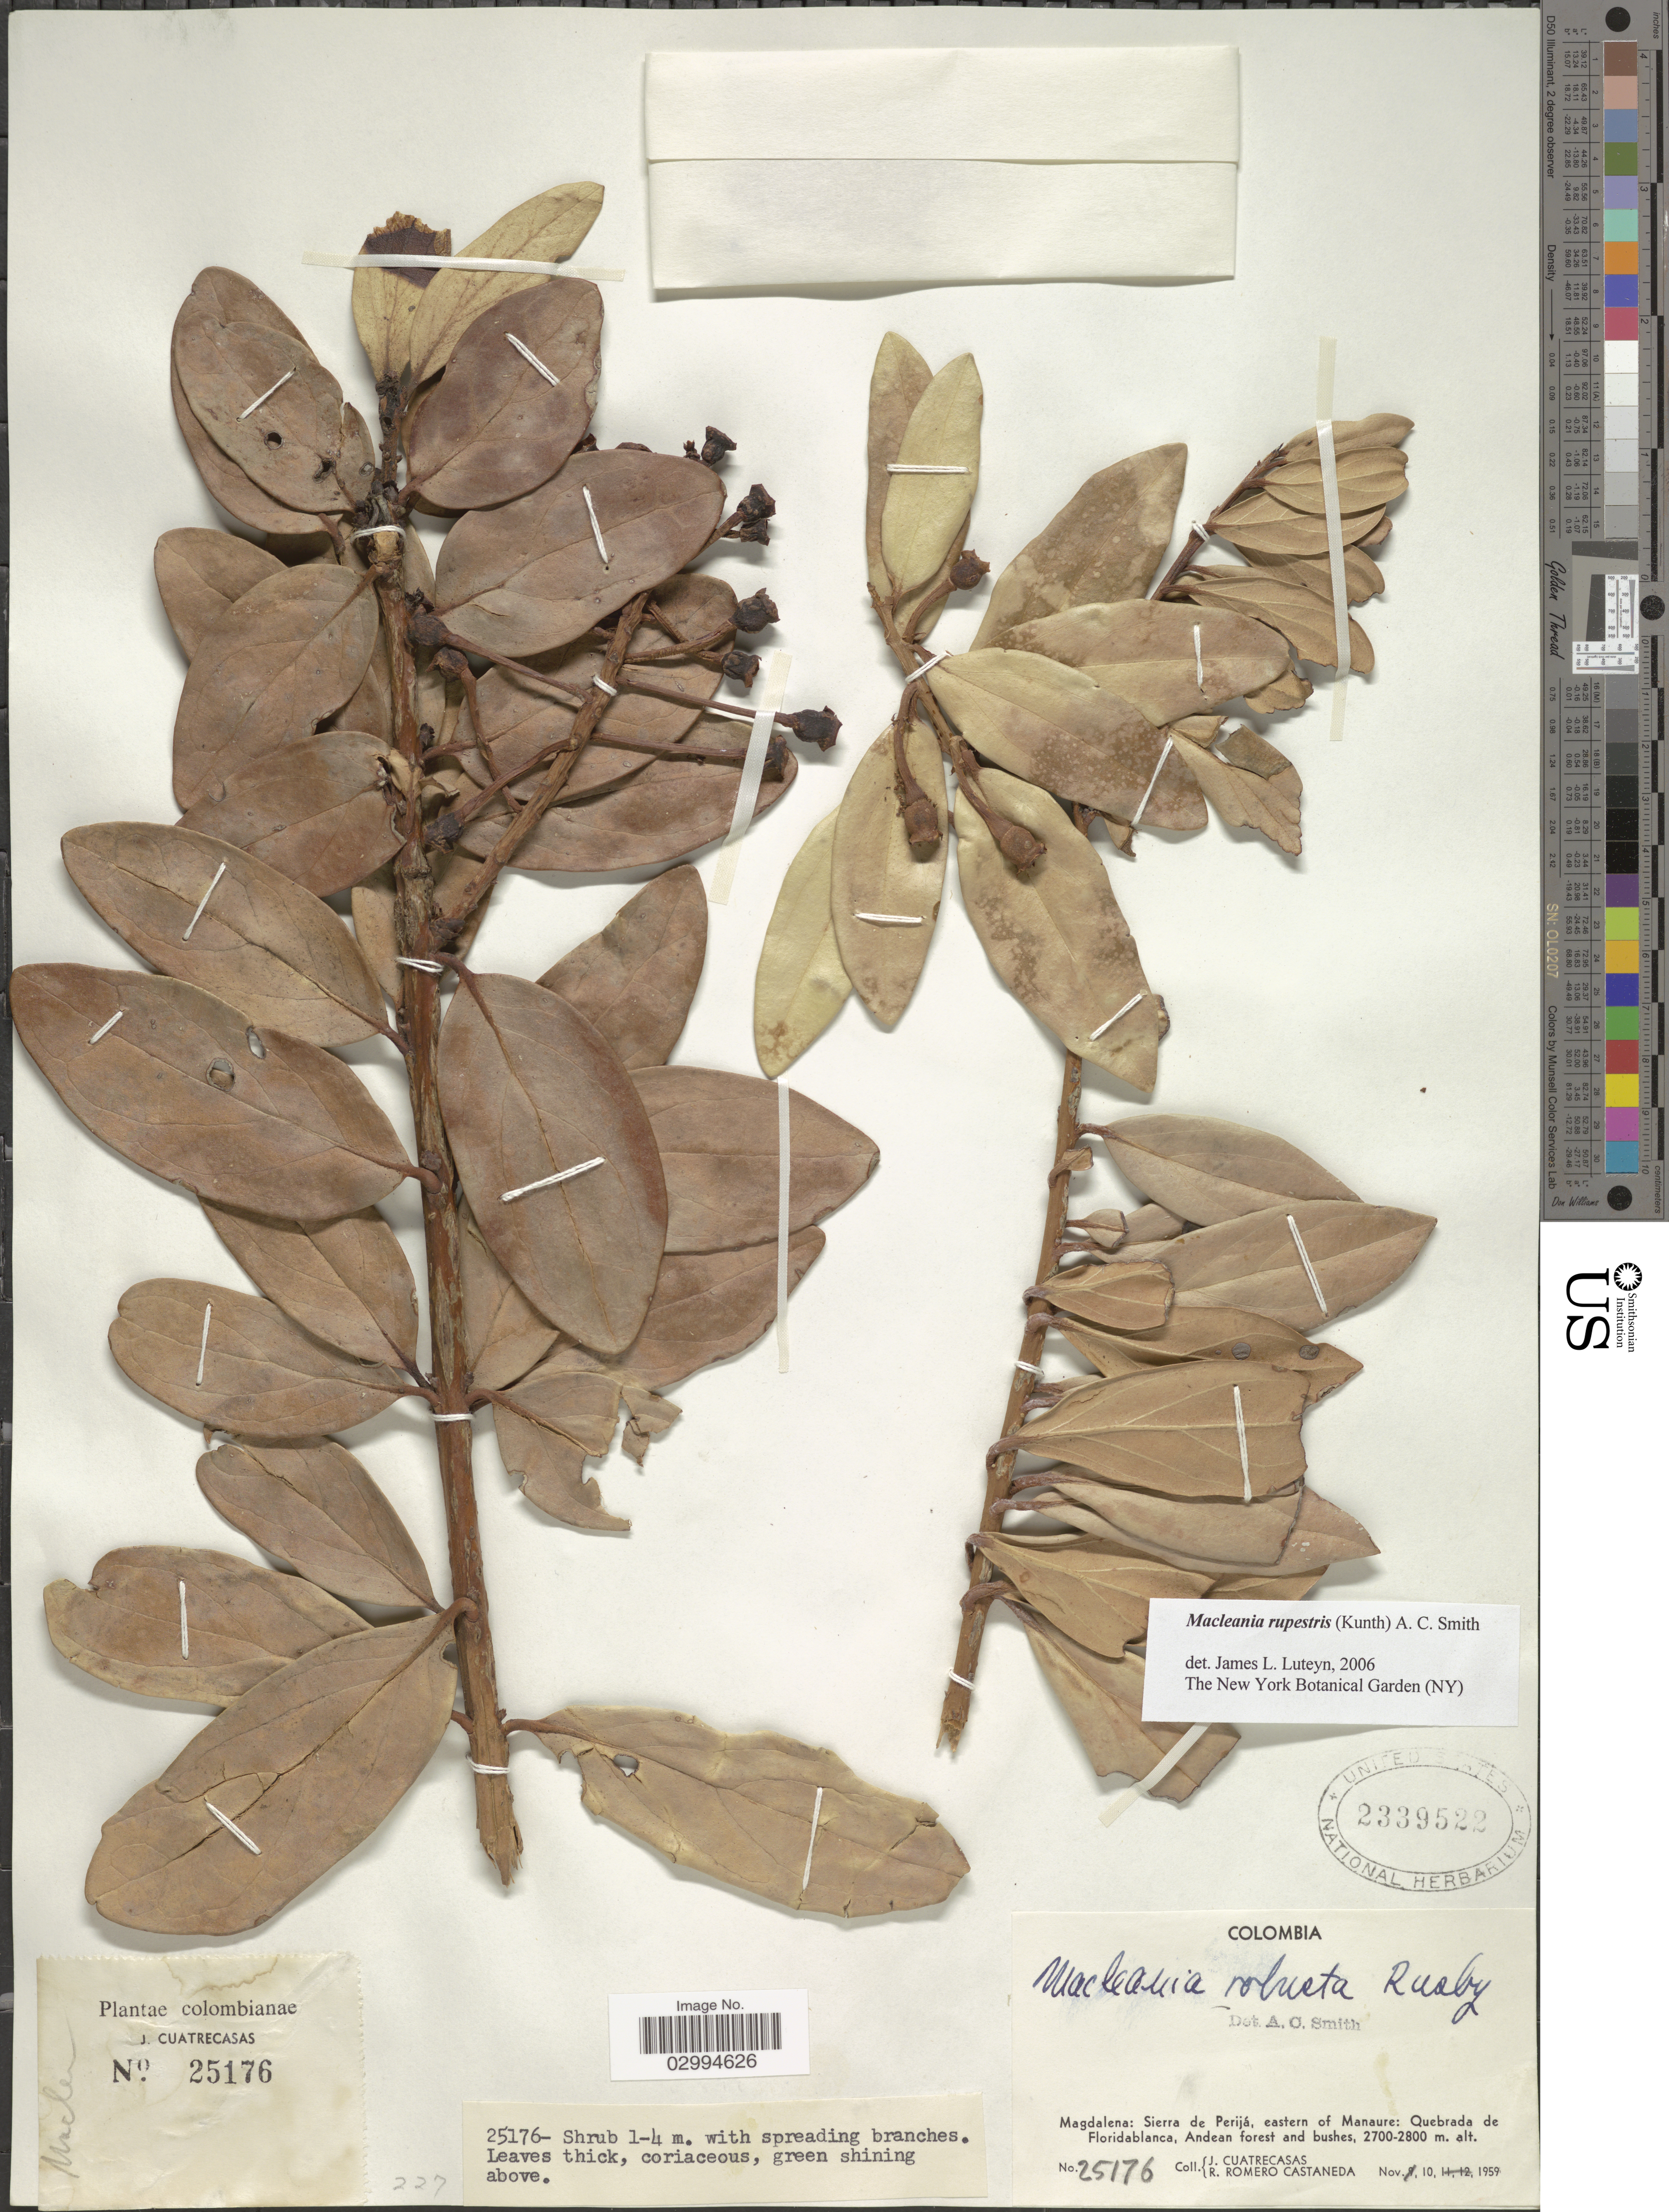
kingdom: Plantae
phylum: Tracheophyta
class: Magnoliopsida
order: Ericales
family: Ericaceae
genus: Macleania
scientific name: Macleania rupestris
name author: (Kunth) A.C. Sm.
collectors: J. Cuatrecasas & R. Romero Castañeda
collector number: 25176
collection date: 1959-11-10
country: Colombia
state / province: Magdalena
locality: Sierra de Perijá, eastern of Manaure: Quebrada de Floridablanca, Andean forest and bushes.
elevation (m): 2700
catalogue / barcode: US 2339522